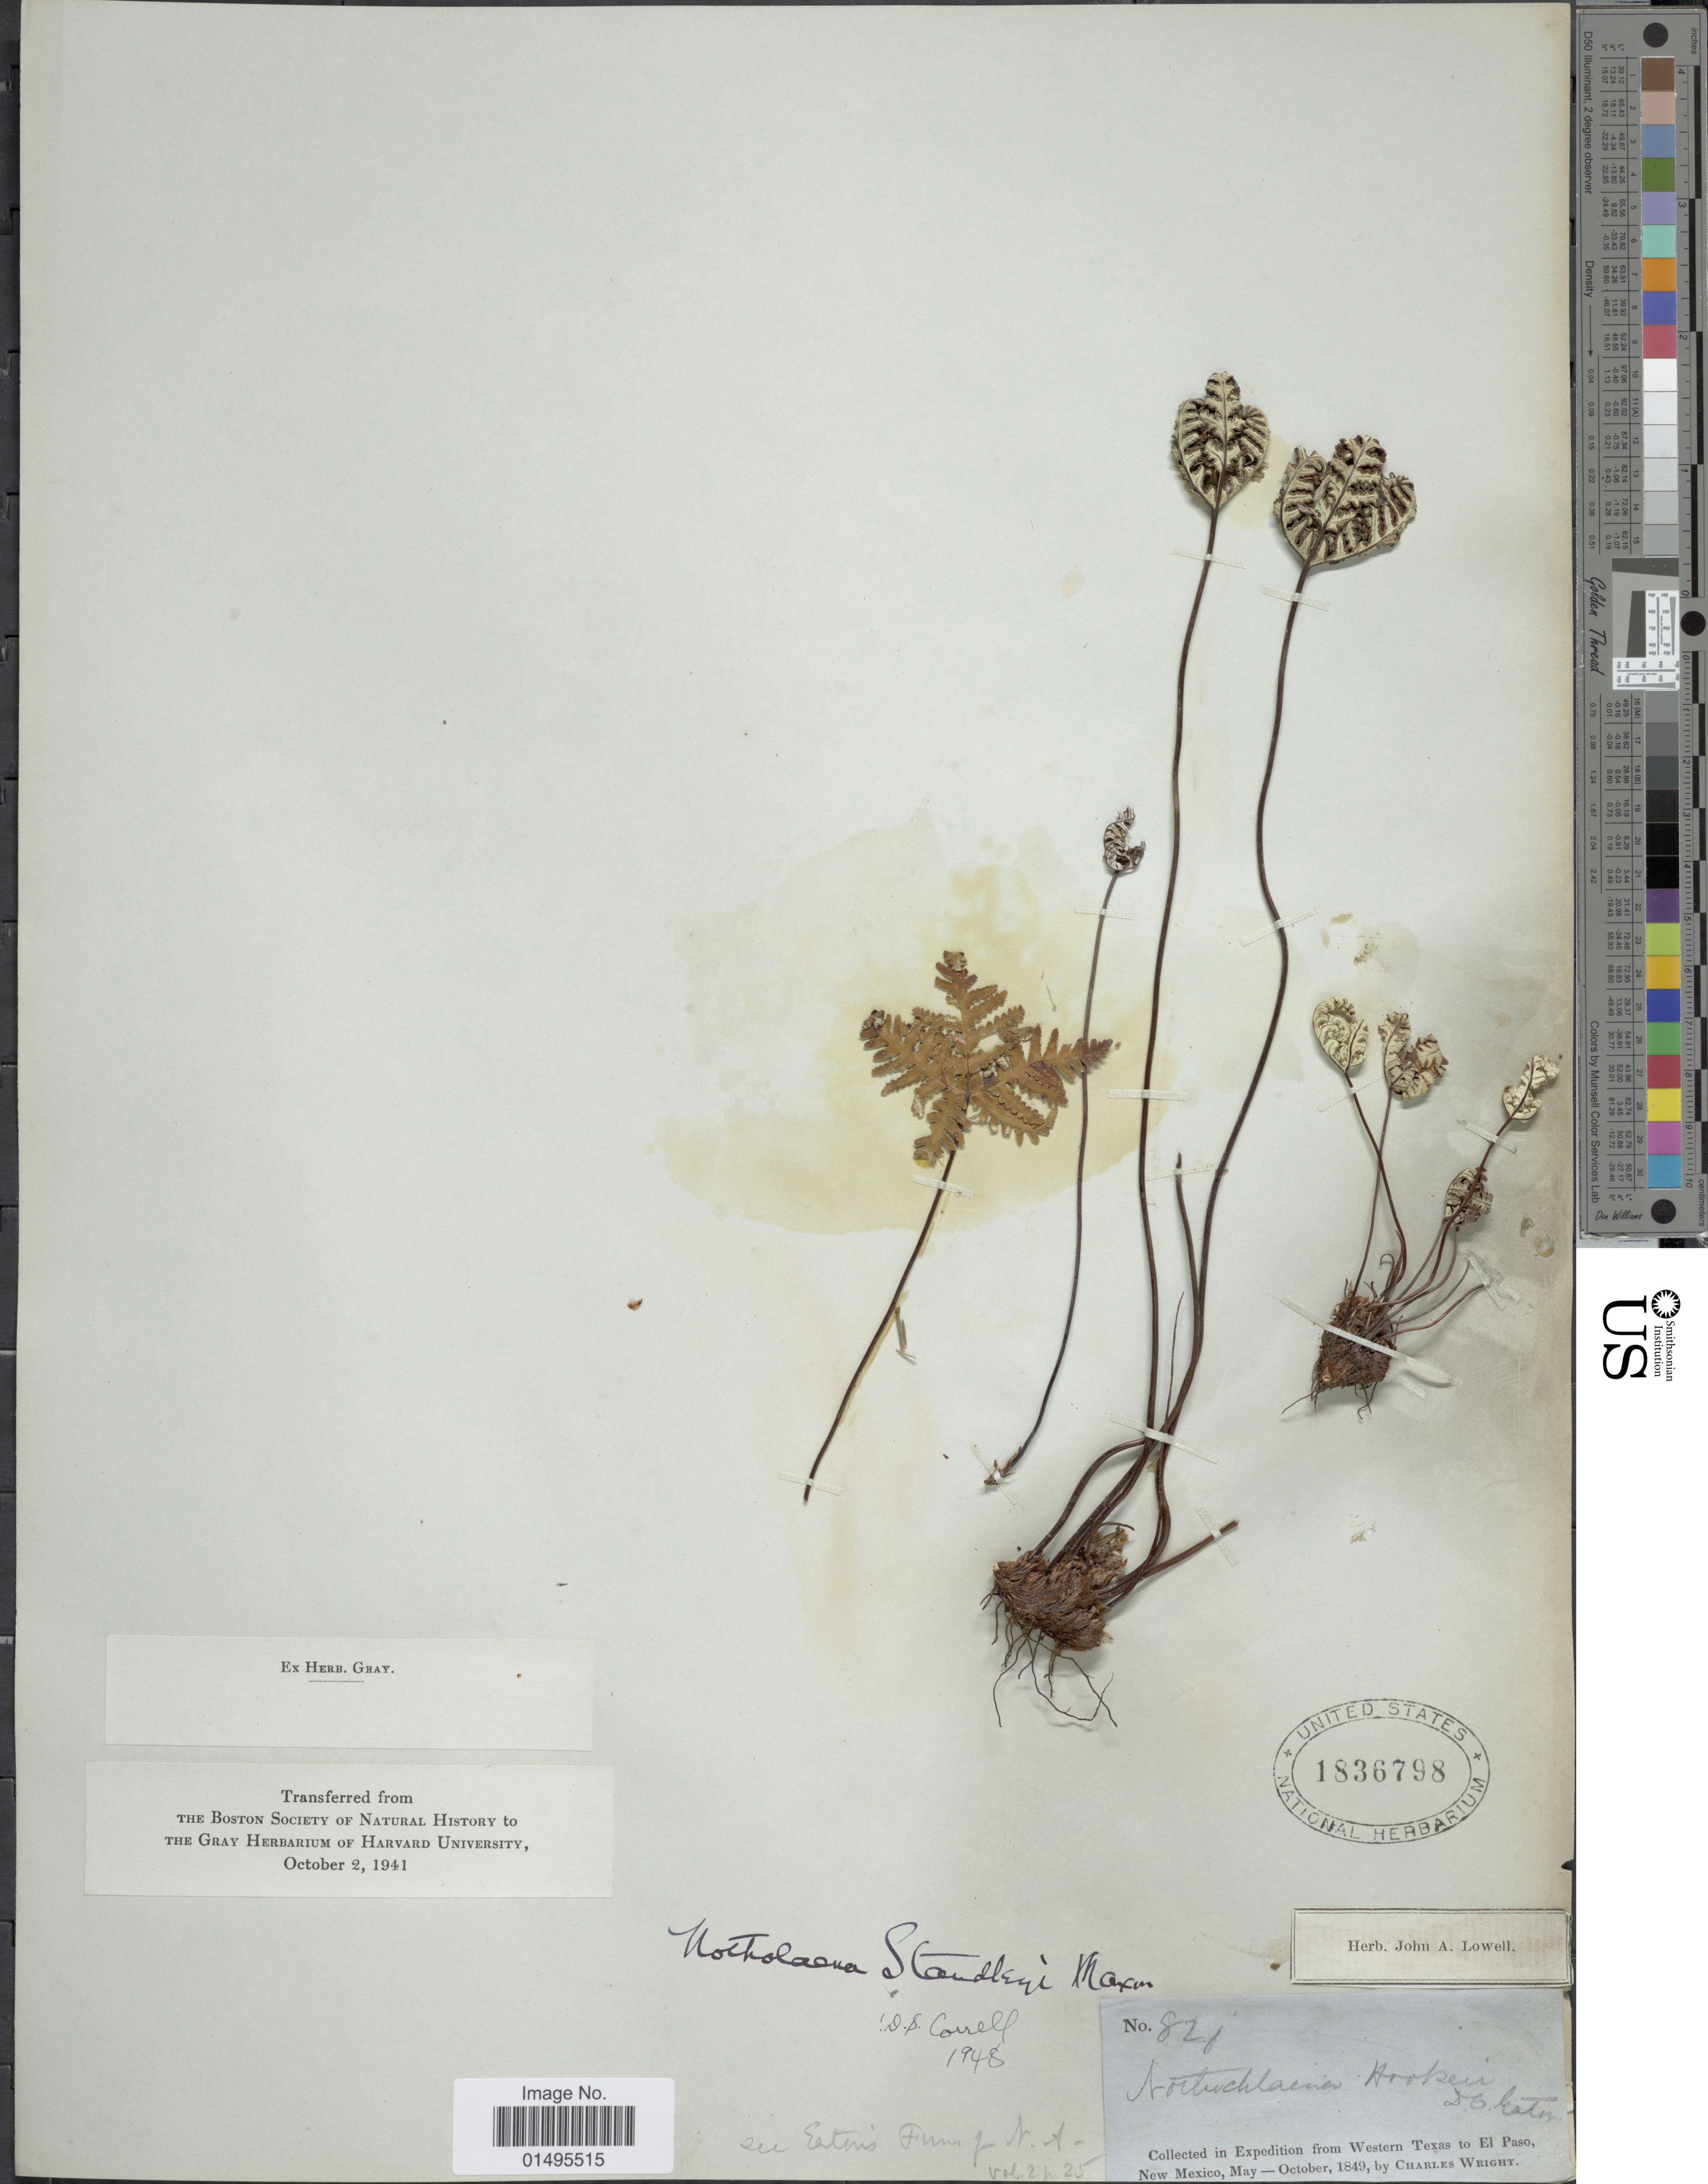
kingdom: Plantae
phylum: Tracheophyta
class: Polypodiopsida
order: Polypodiales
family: Pteridaceae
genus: Notholaena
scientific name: Notholaena standleyi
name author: Maxon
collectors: C. Wright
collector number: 828*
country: United States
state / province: New Mexico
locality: Western Texas to El Paso, New Mexico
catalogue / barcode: US 1836798